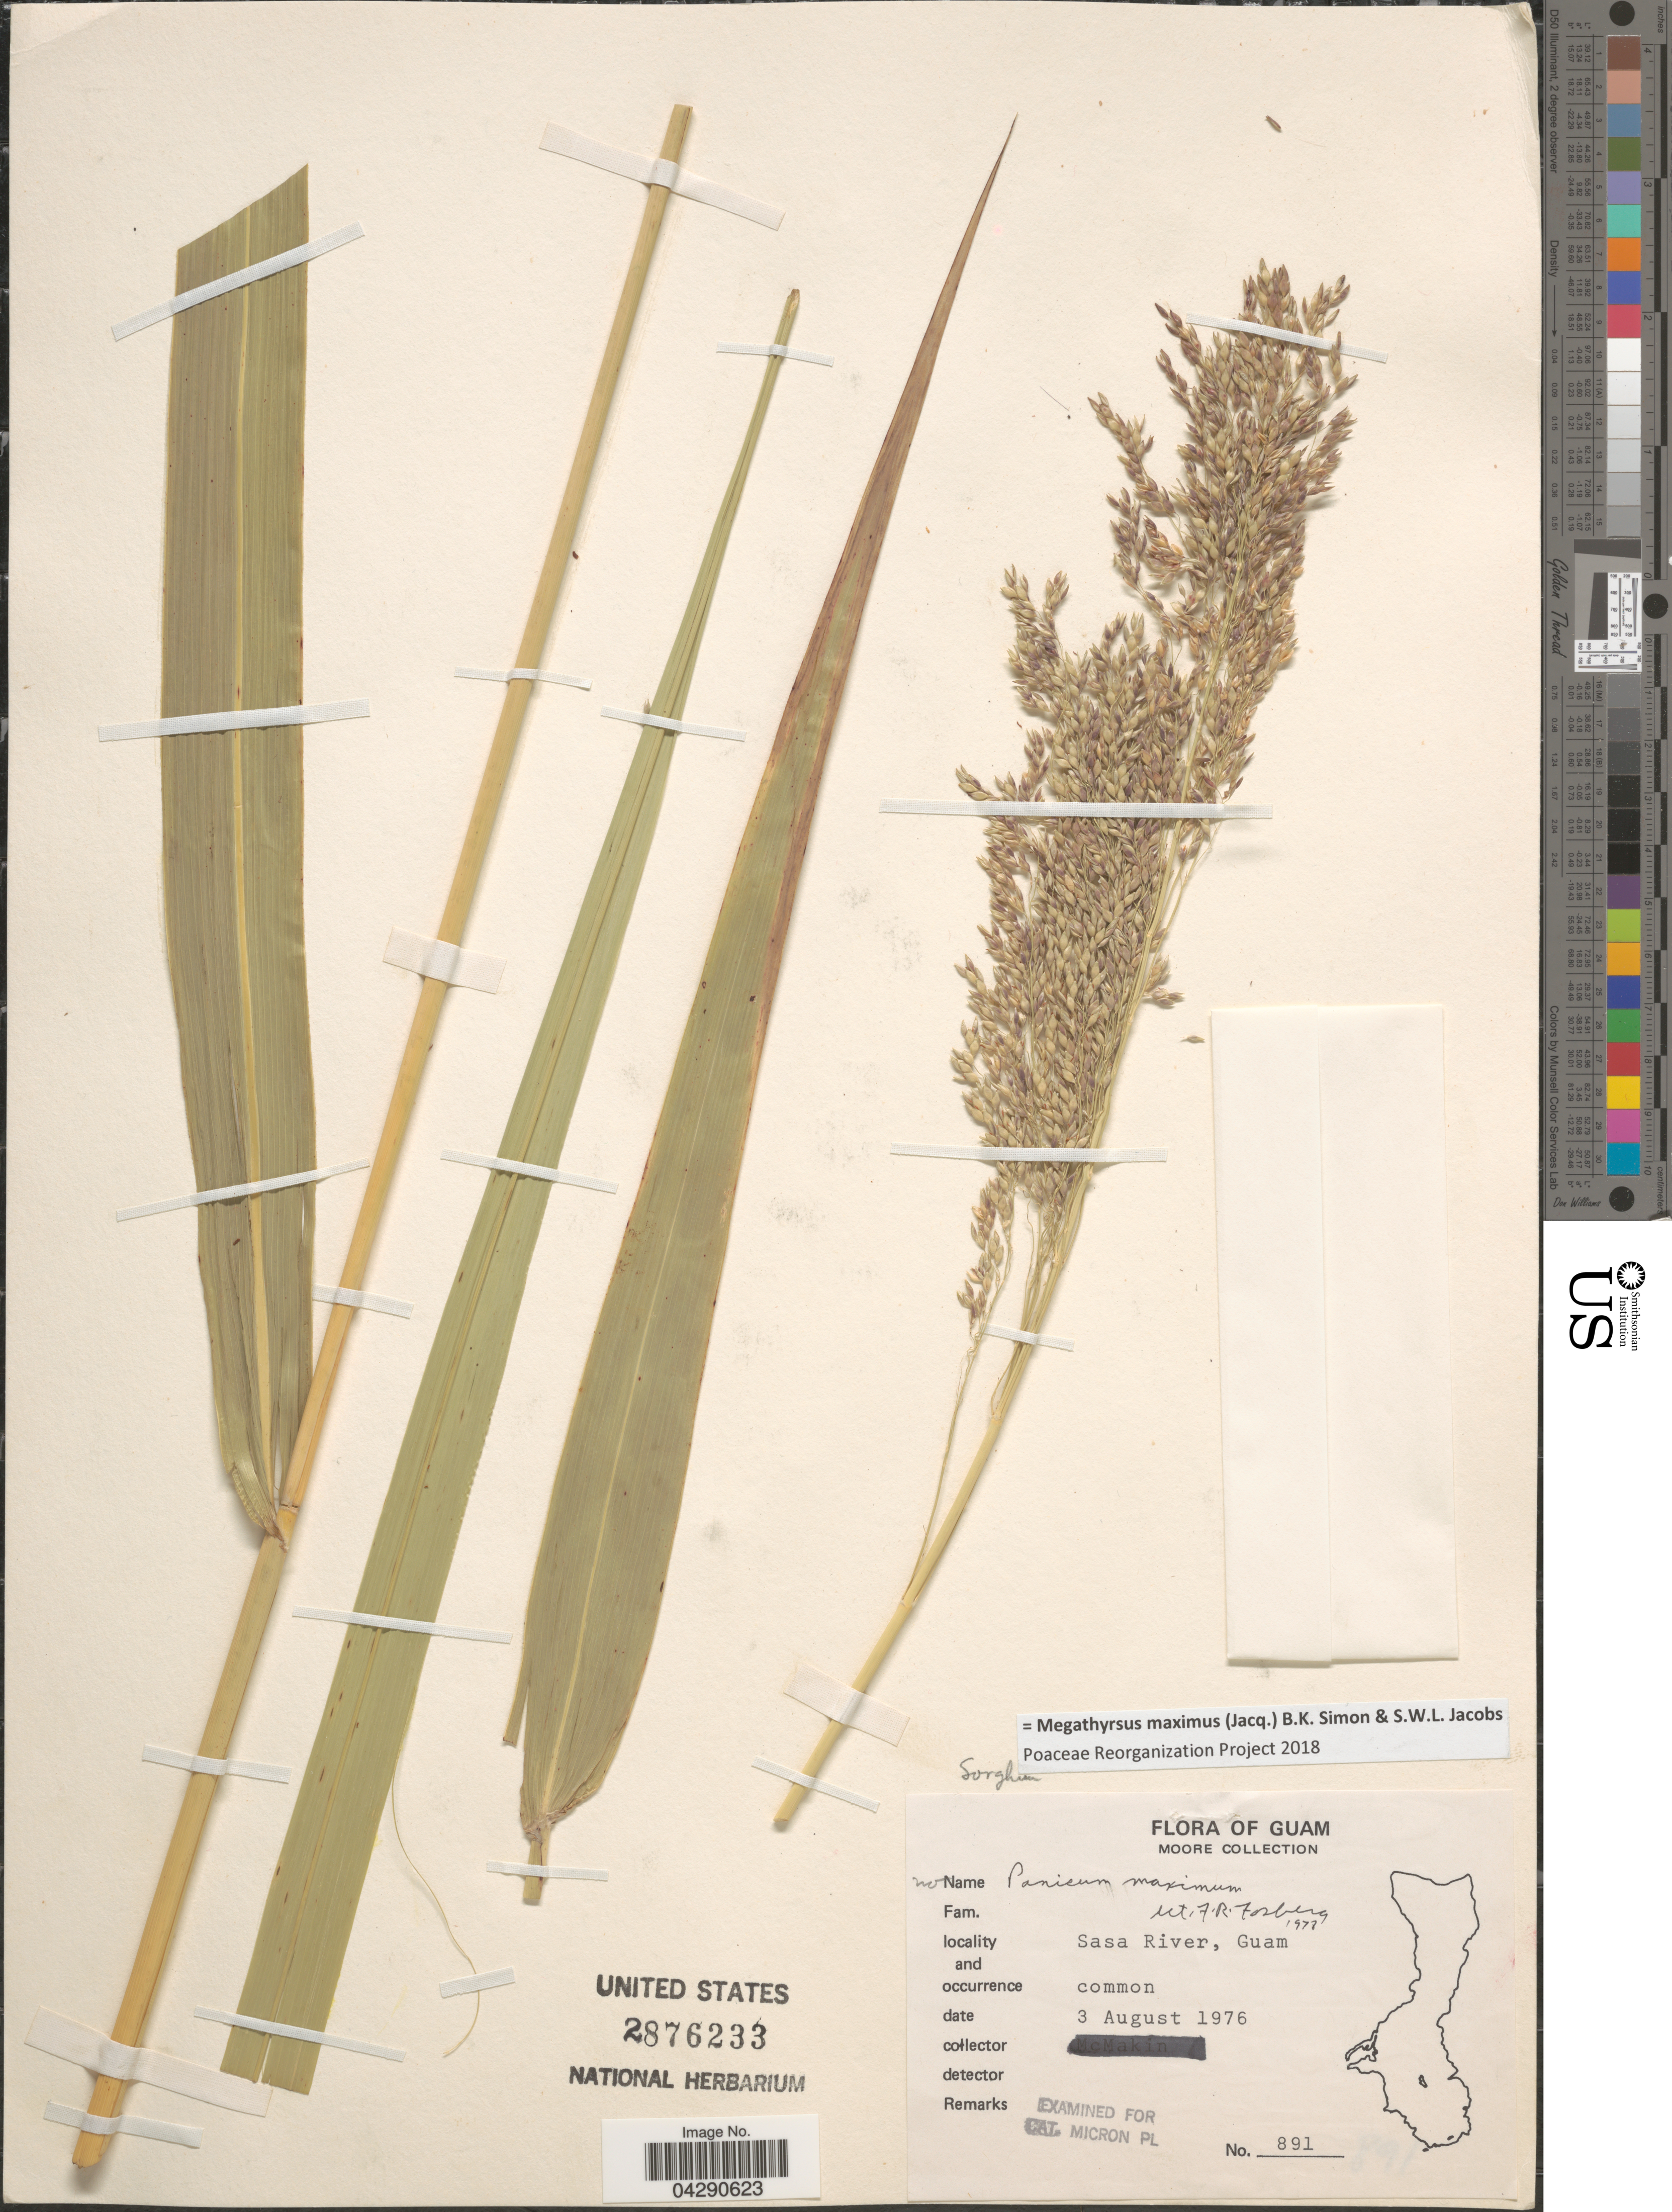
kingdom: Plantae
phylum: Tracheophyta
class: Liliopsida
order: Poales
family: Poaceae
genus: Megathyrsus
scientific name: Megathyrsus maximus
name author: (Jacq.) B.K. Simon & S.W.L. Jacobs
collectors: -. Moore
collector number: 891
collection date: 1976-08-03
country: Guam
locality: Sasa River.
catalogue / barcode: US 2876233